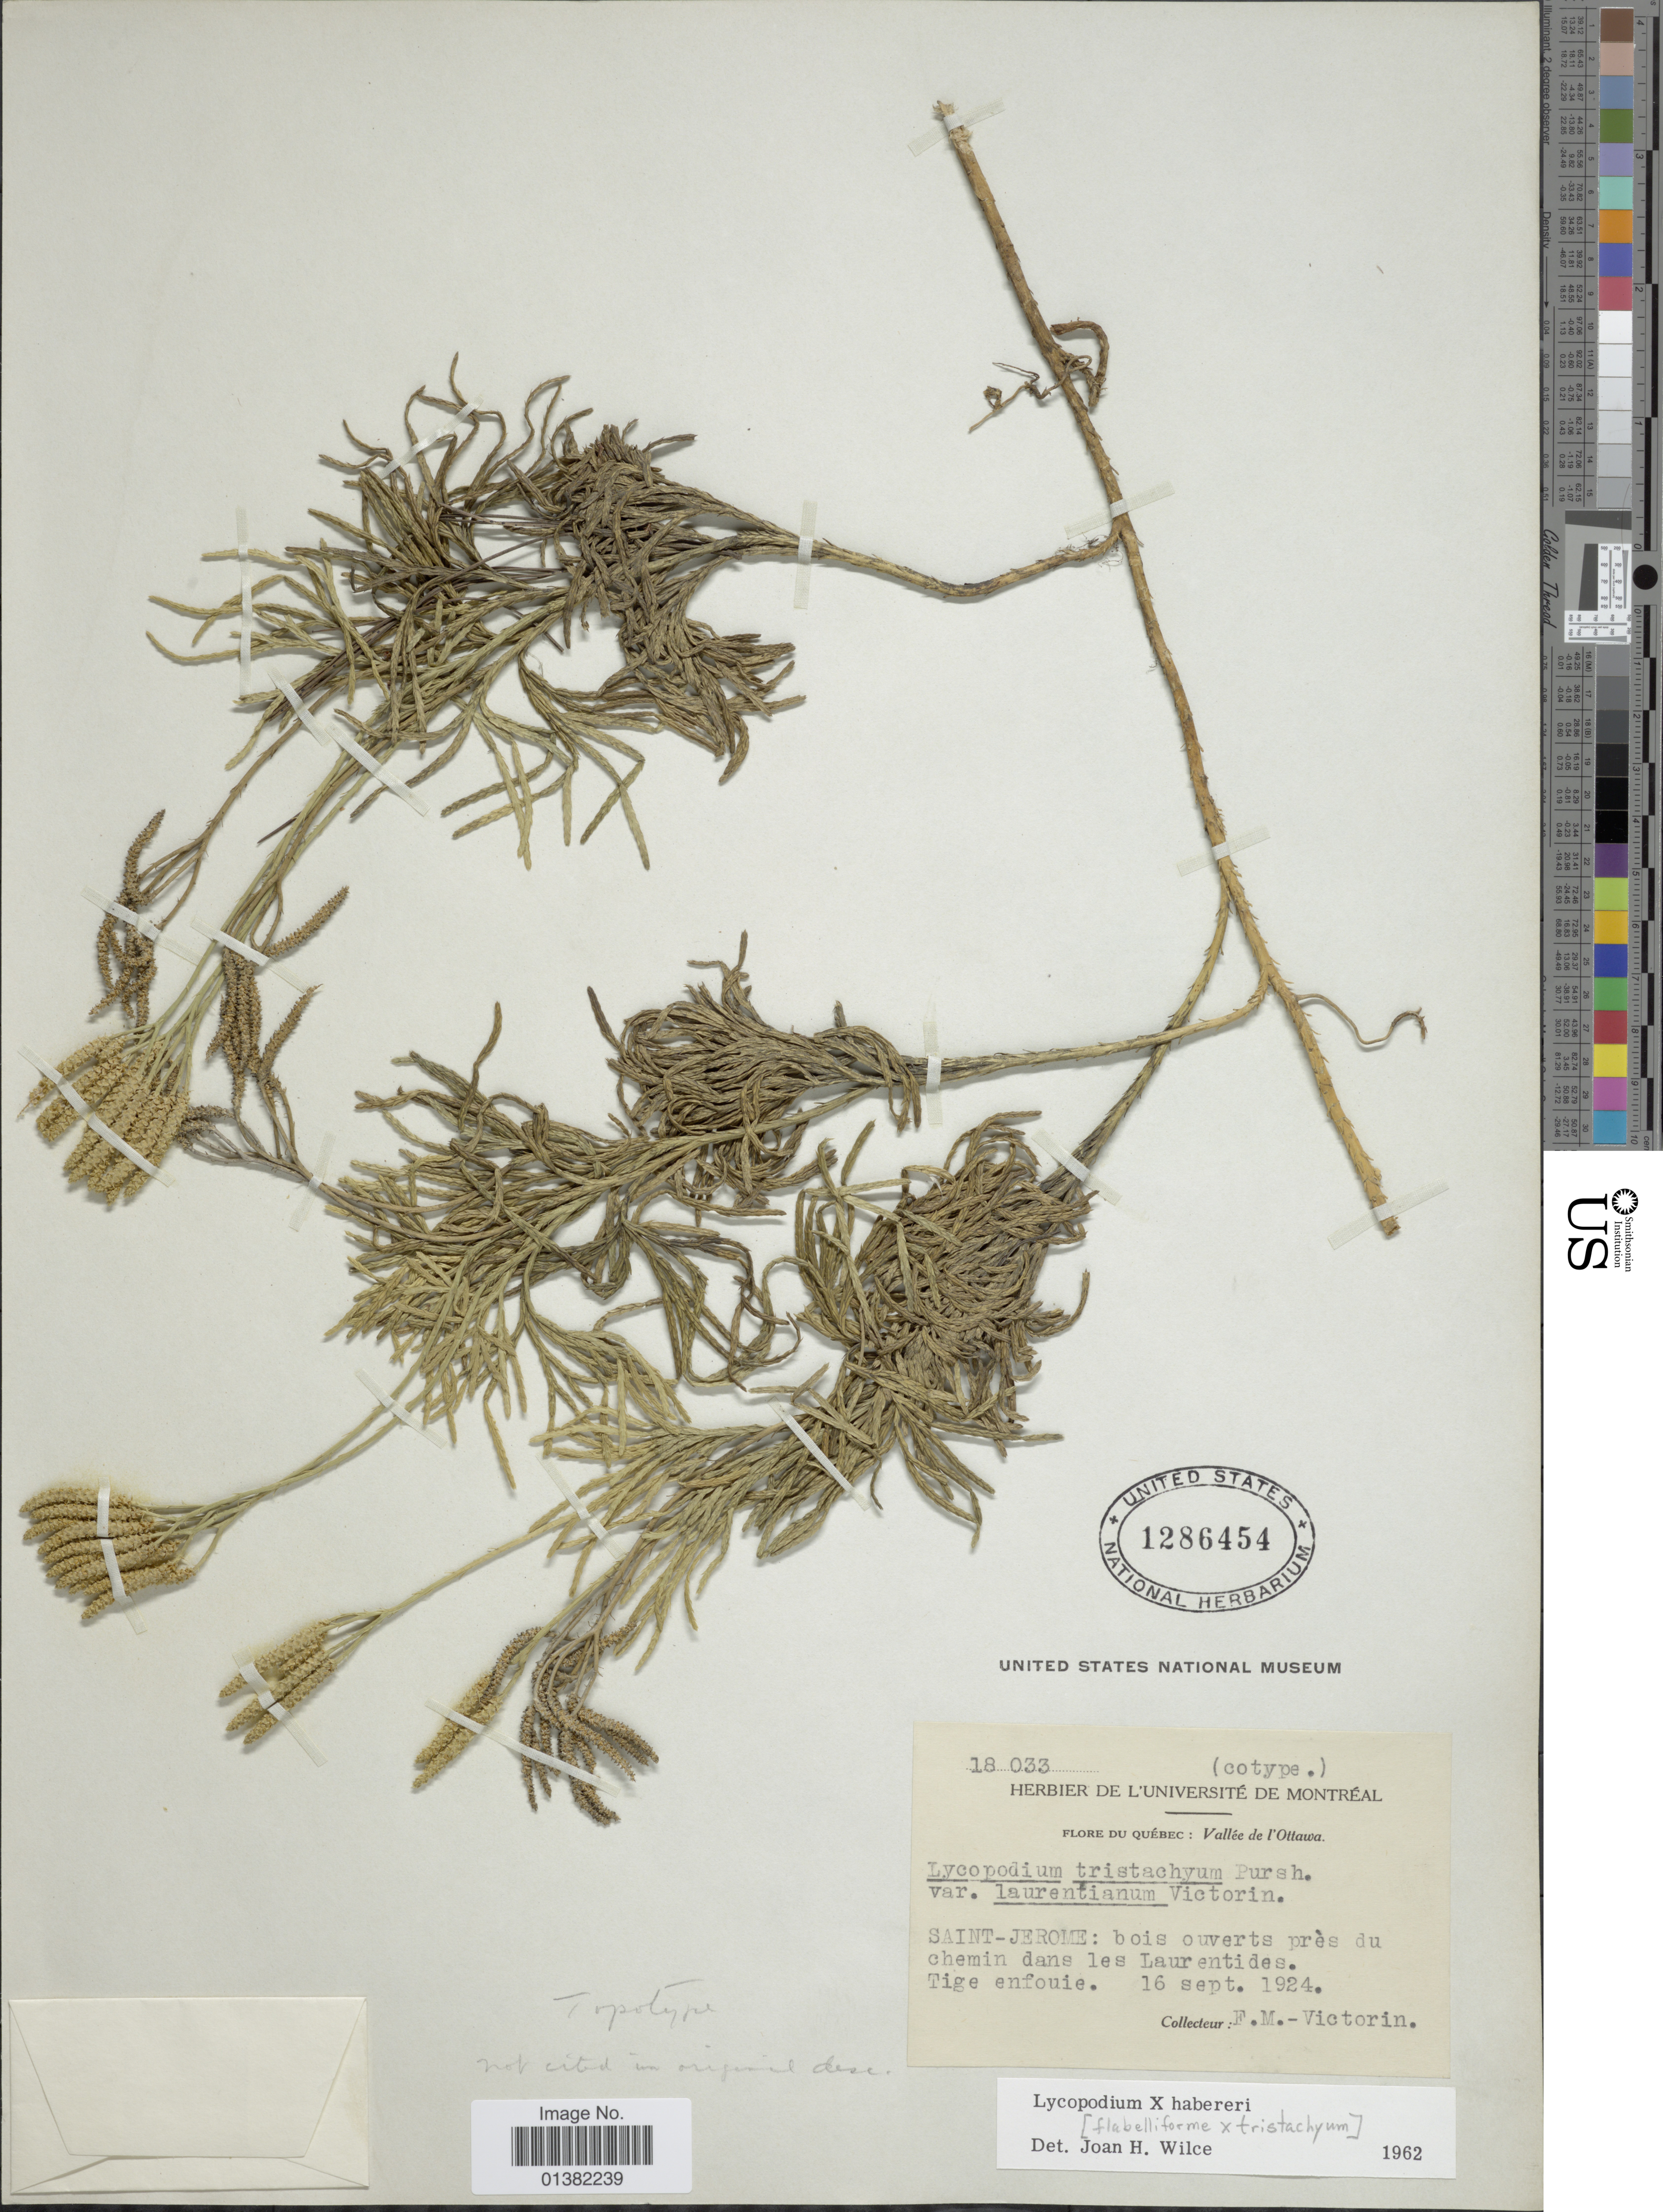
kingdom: Plantae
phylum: Tracheophyta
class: Lycopodiopsida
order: Lycopodiales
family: Lycopodiaceae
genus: Phlegmariurus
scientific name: Phlegmariurus hypogaeus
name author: (B. Øllg.) B. Øllg.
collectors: F. Victorin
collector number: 18033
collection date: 1924-09-16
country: Canada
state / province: Quebec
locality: Vallée de l' Ottawa, Saint-Jerom: bois ouverts prés du chemin dans les Laurentides, Tige enfouie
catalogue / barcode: US 1286454